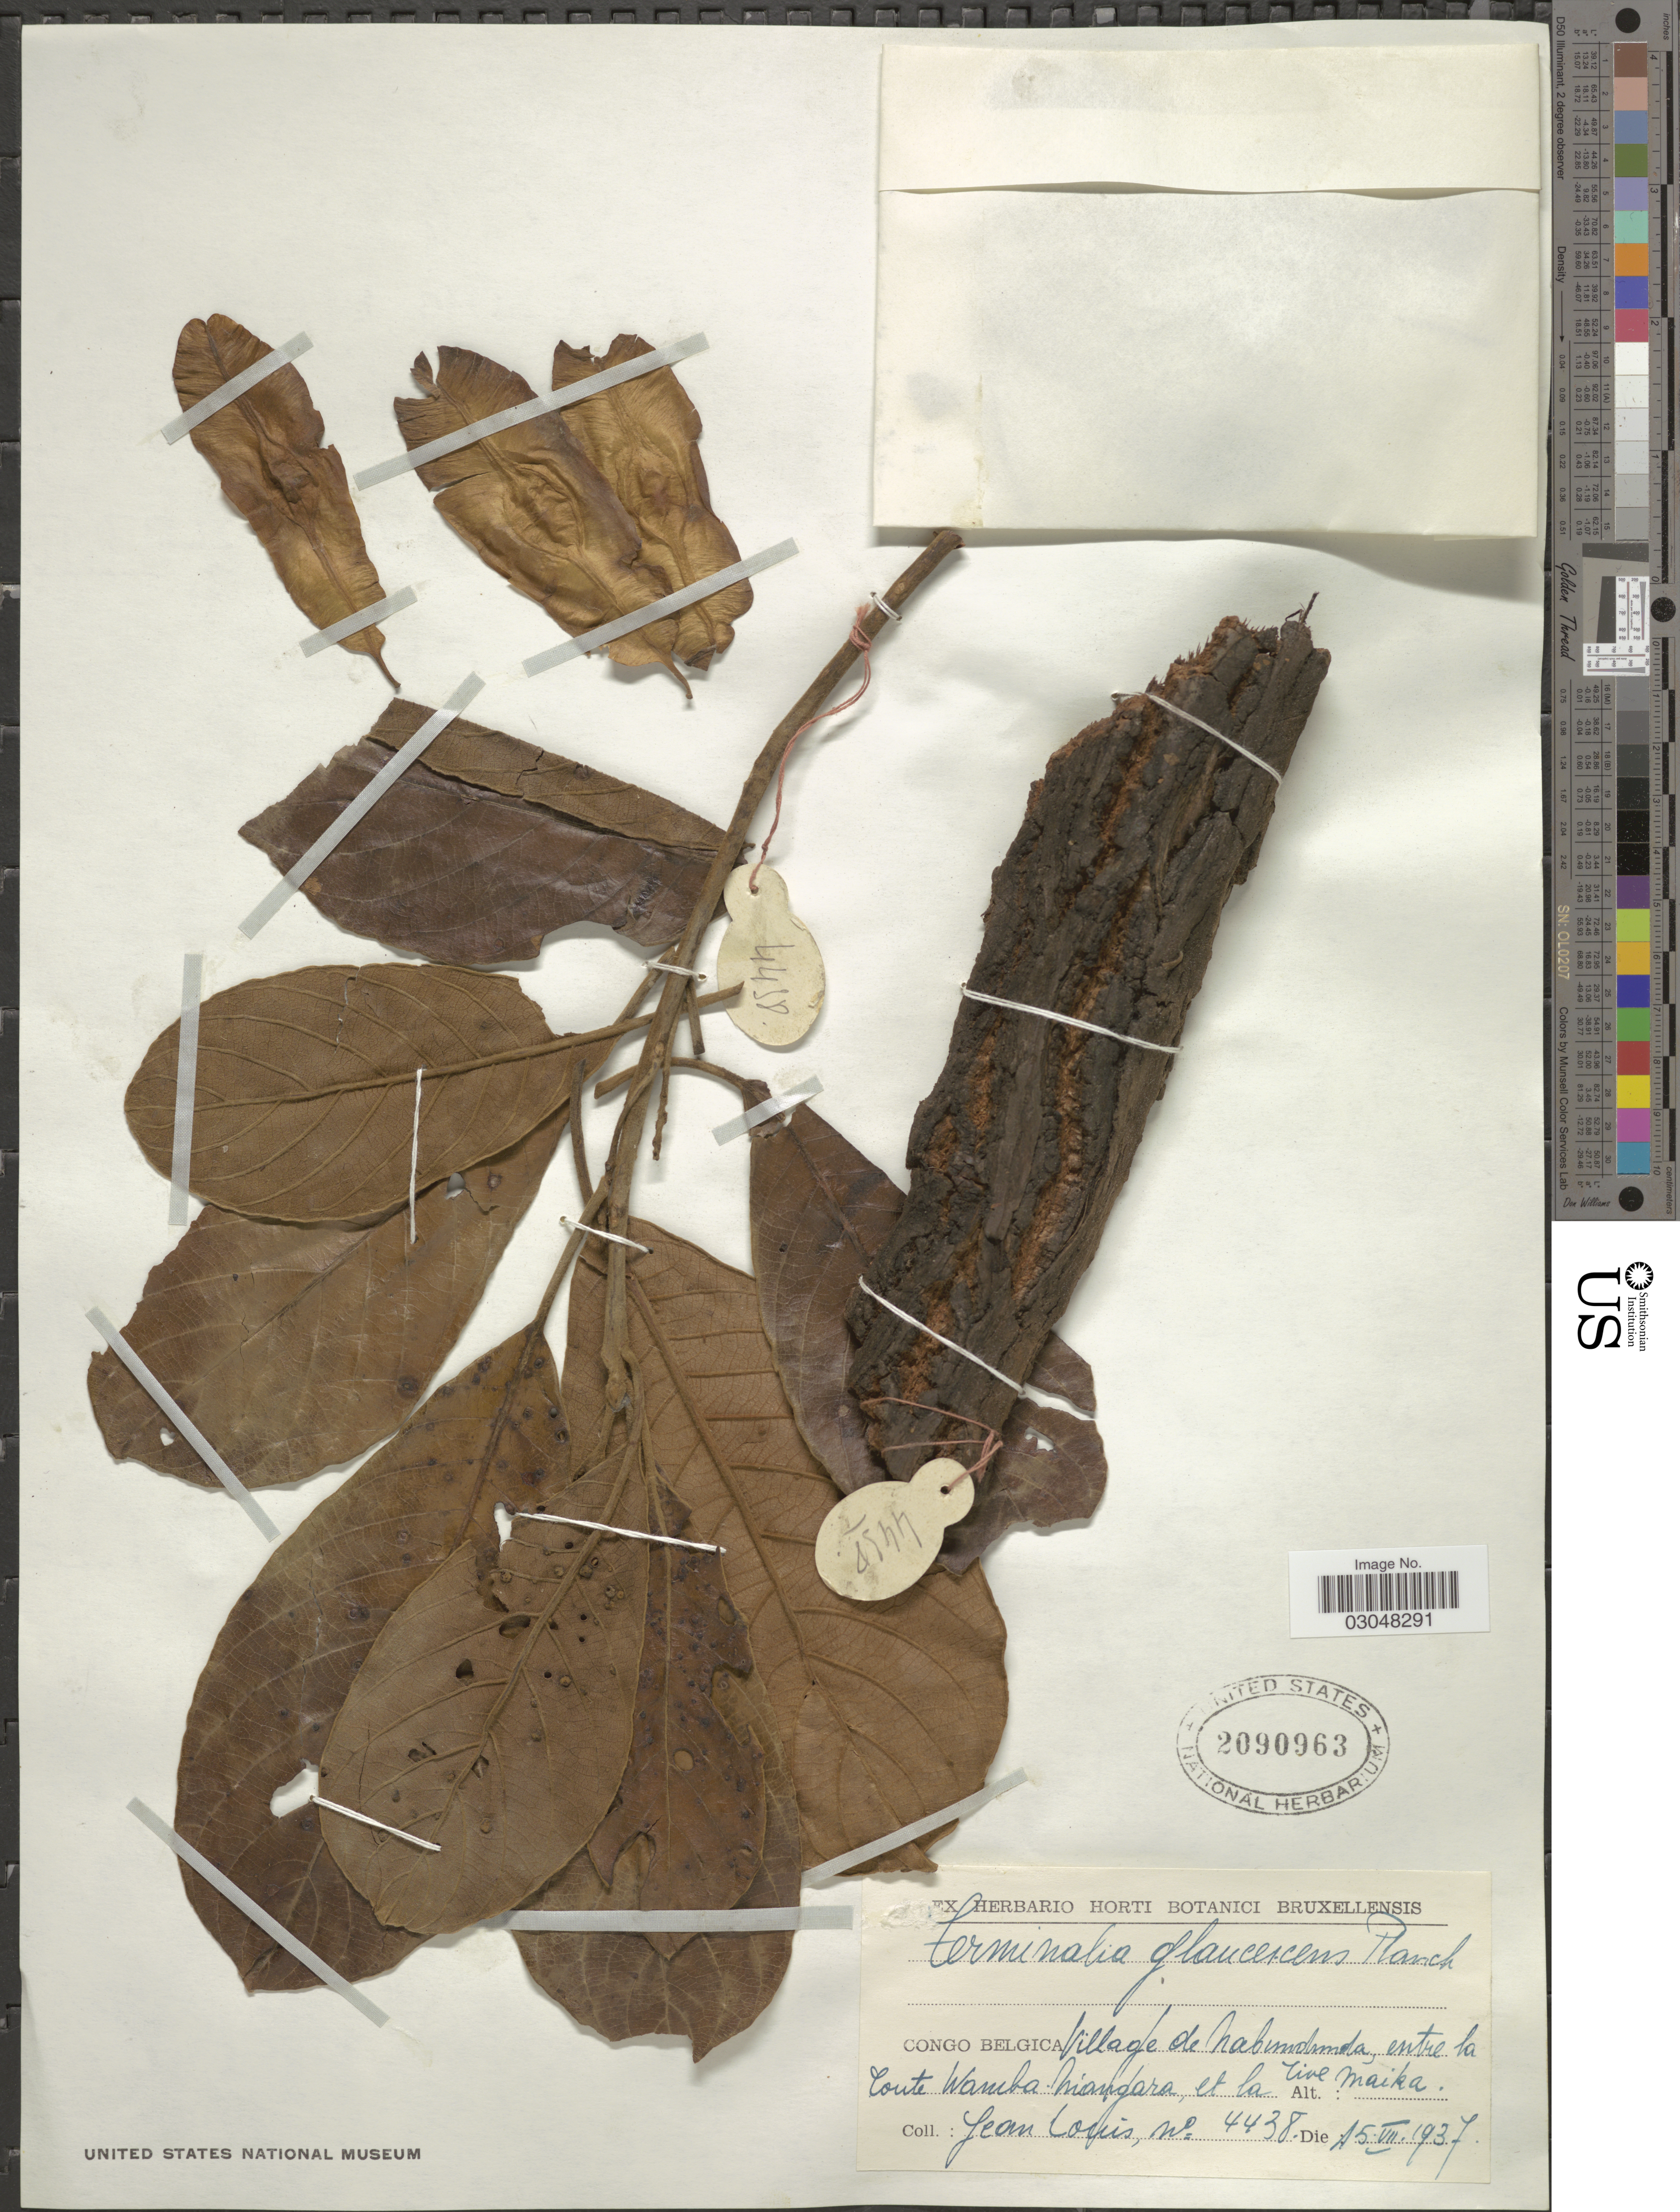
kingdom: Plantae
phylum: Tracheophyta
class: Magnoliopsida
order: Myrtales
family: Combretaceae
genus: Terminalia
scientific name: Terminalia glaucescens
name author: Planch. ex Benth.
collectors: J. Louis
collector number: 4438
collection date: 1937-07-15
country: Congo, Democratic Republic of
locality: Congo Belgica. Village de Nabundunda, entre la Coute Wamba Niangara, et la rive Maika.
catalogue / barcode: US 2090963